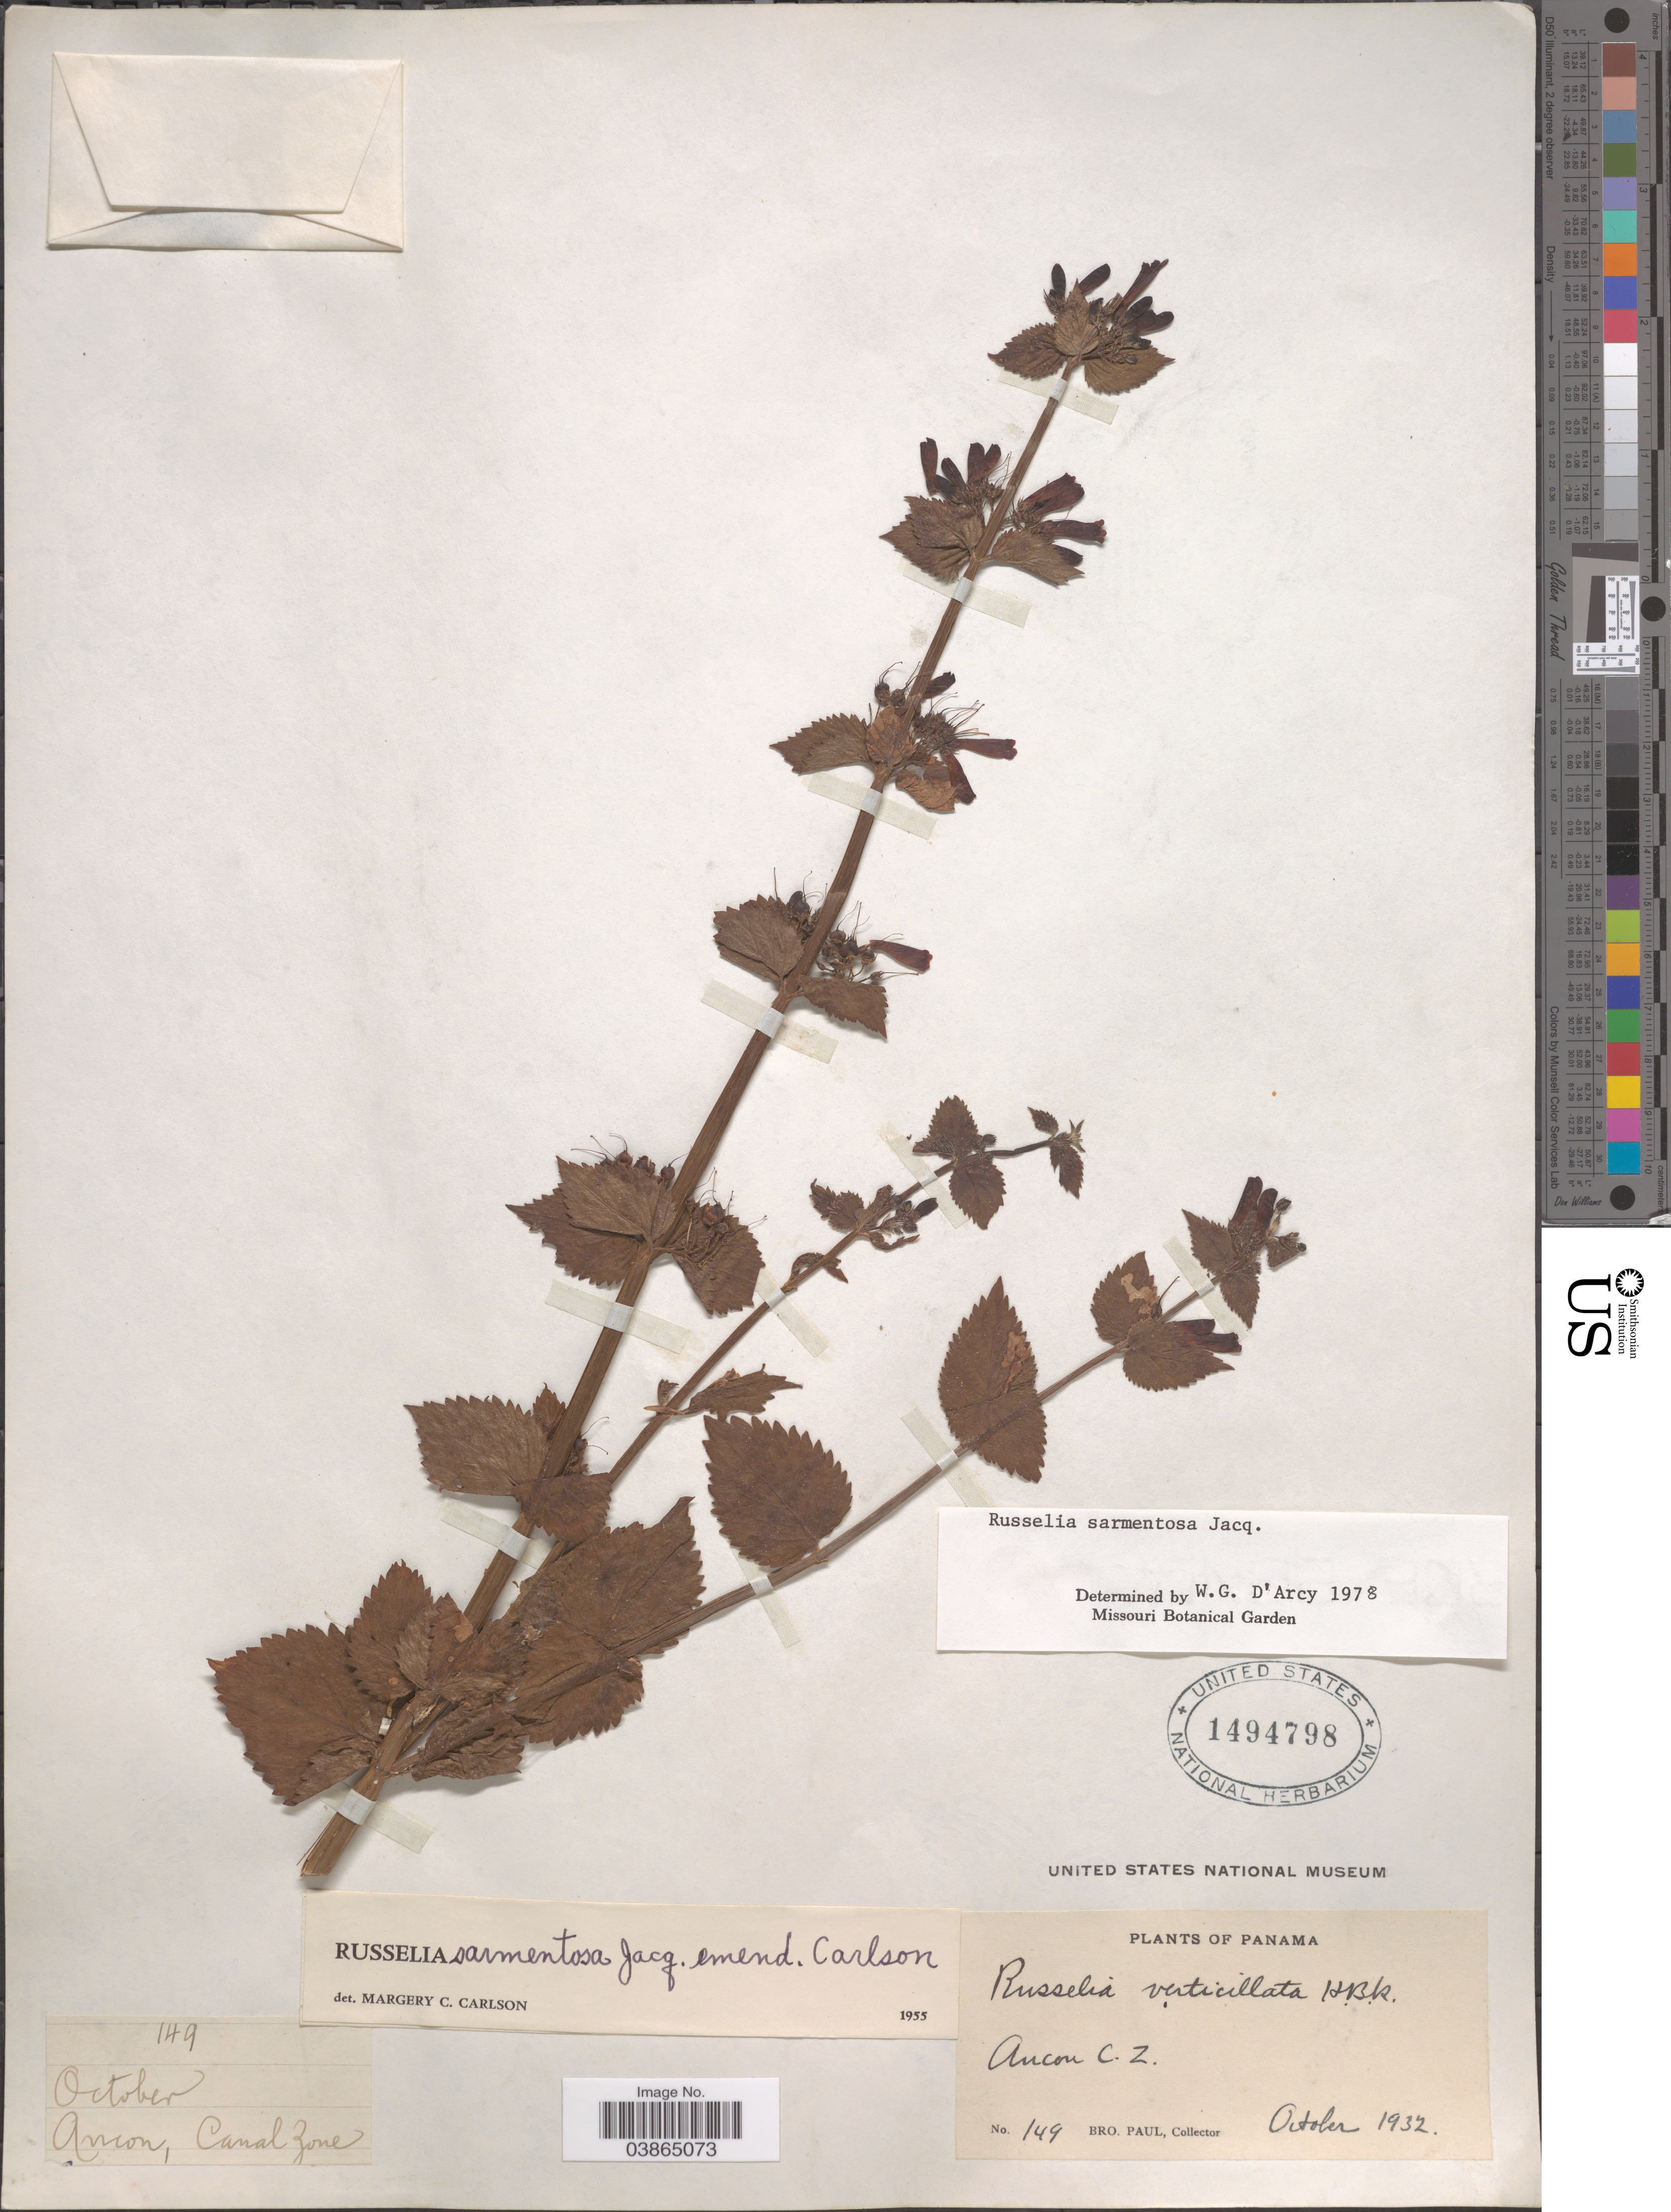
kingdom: Plantae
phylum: Tracheophyta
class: Magnoliopsida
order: Lamiales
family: Plantaginaceae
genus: Russelia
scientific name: Russelia sarmentosa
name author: Jacq.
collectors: B. Paul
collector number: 149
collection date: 1932-10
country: Panama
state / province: Colón / Panamá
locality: Ancon C.Z.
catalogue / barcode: US 1494798